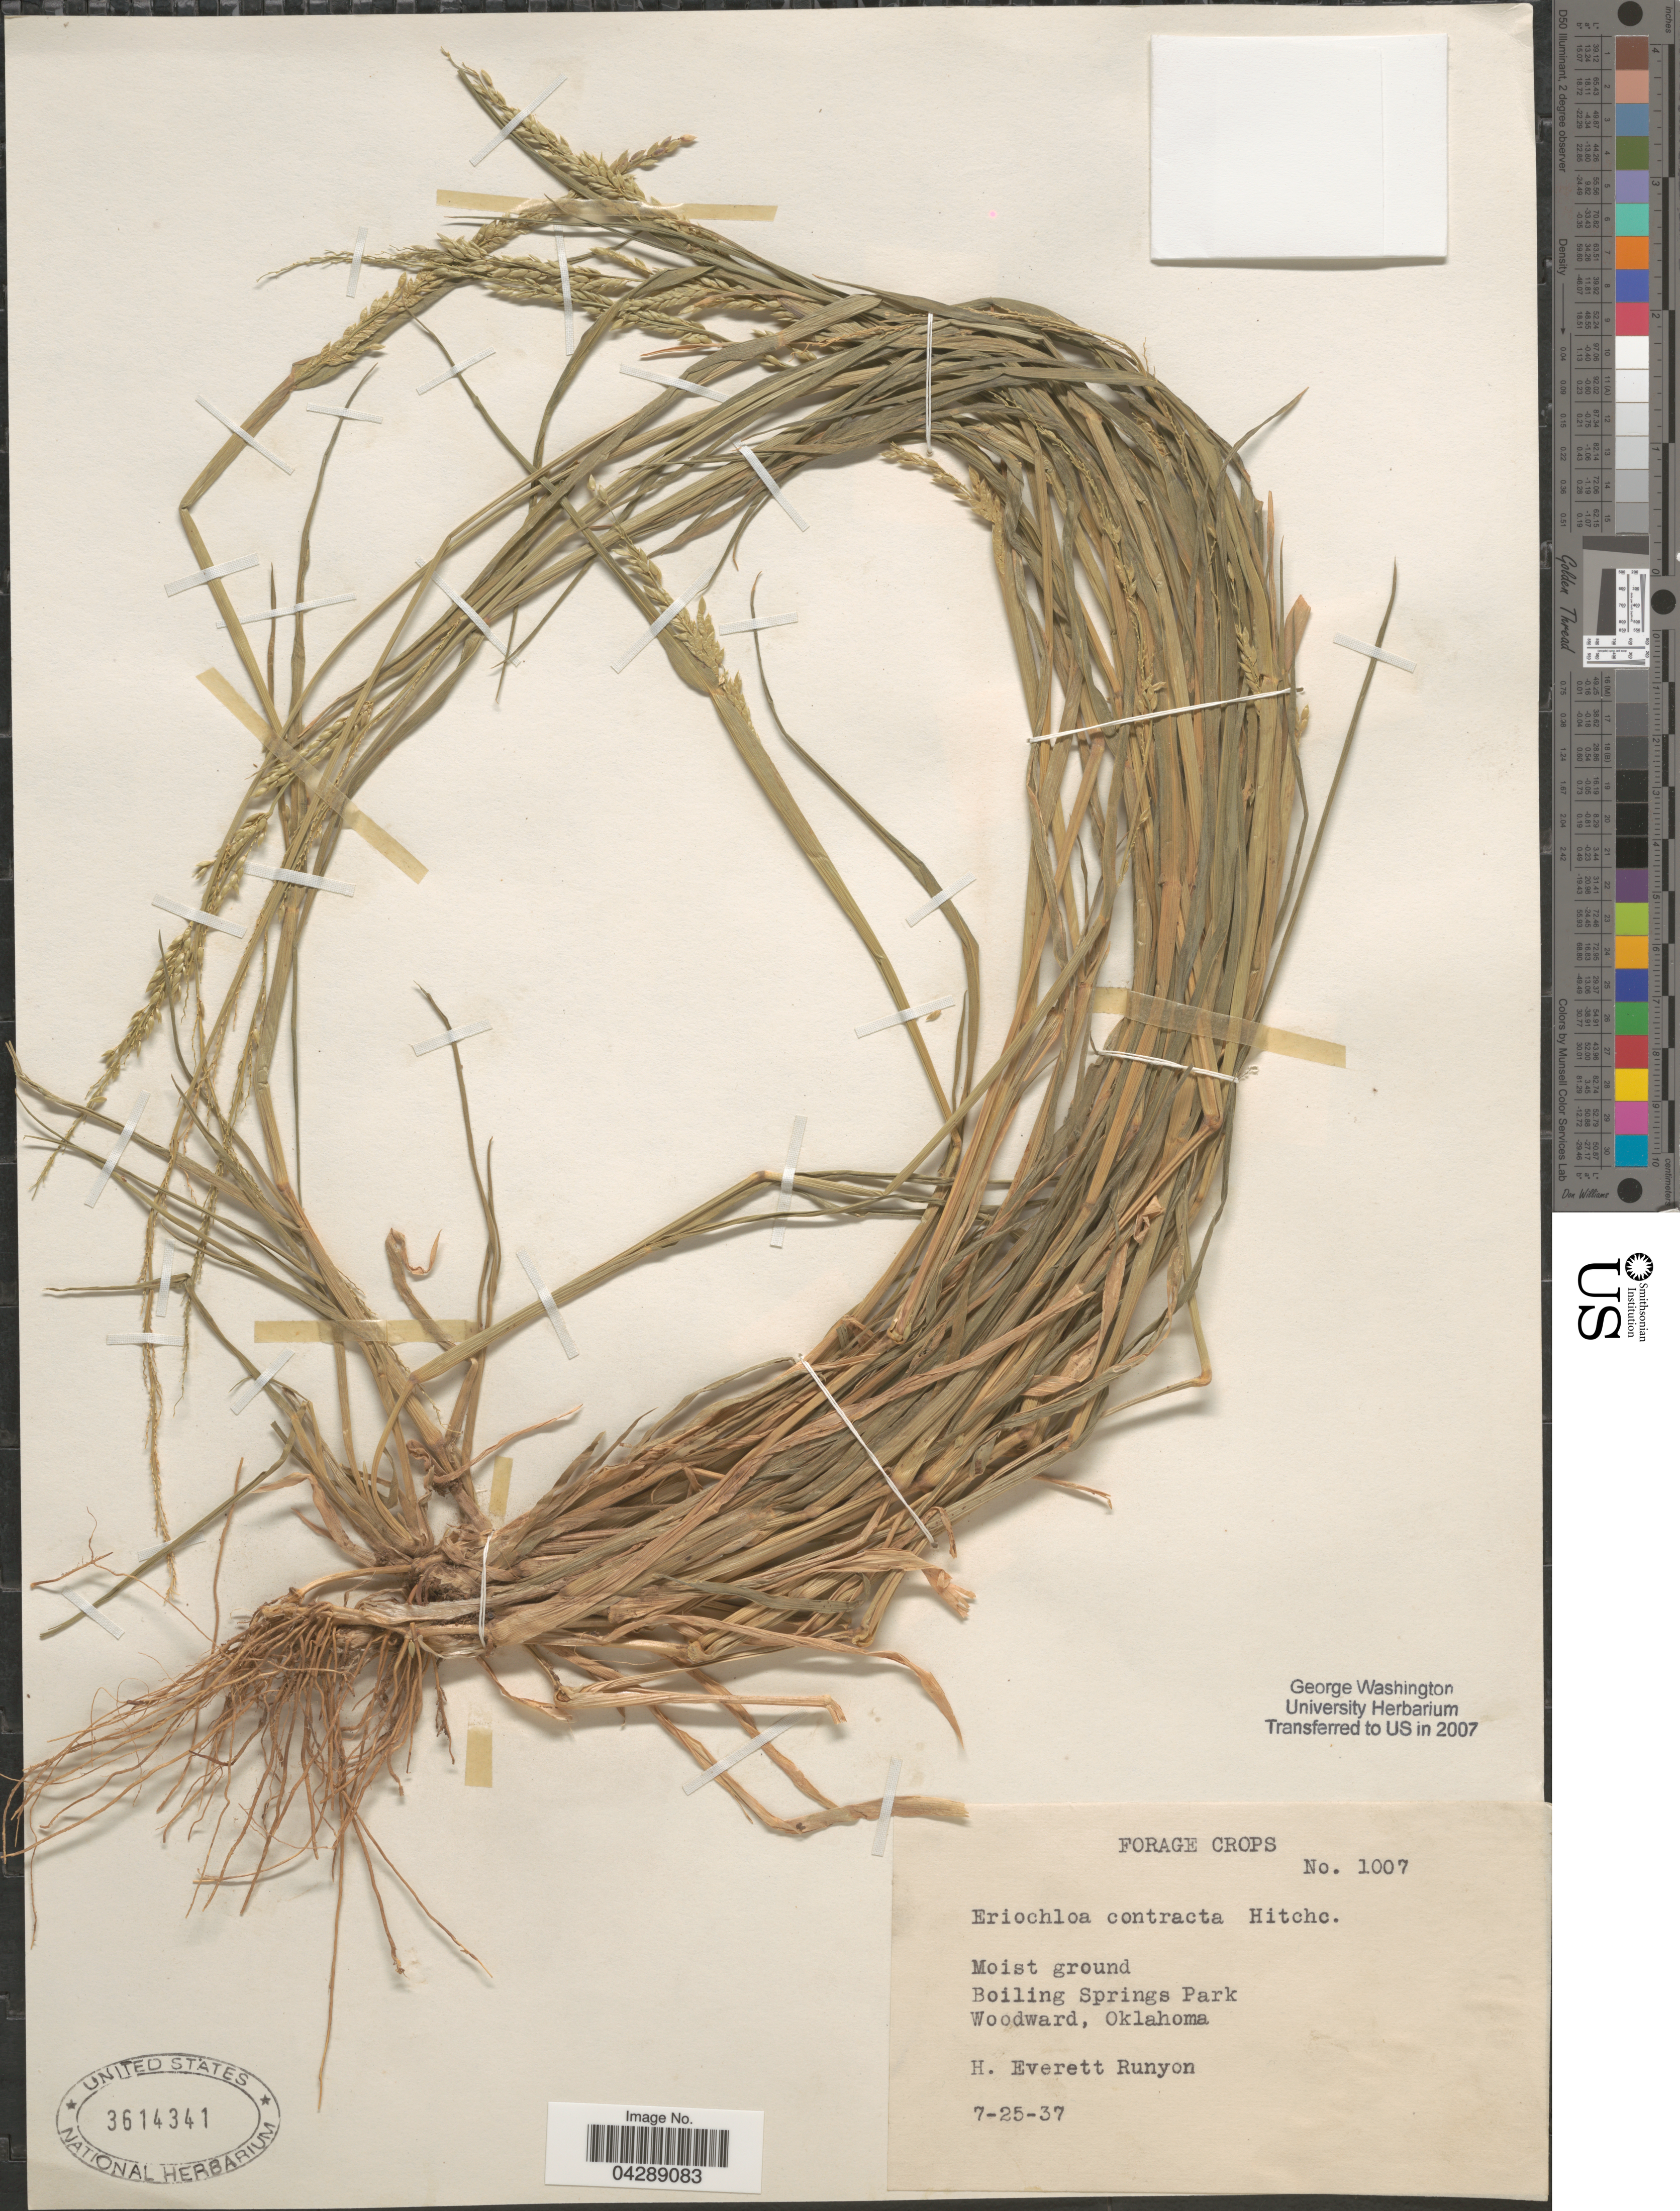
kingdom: Plantae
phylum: Tracheophyta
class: Liliopsida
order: Poales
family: Poaceae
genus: Eriochloa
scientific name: Eriochloa contracta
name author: Hitchc.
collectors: H. E. Runyon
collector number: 1007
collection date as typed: Transcribed d/m/y: 25/7/37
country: United States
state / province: Oklahoma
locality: Boiling Springs Park. Woodward.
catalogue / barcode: US 3614341